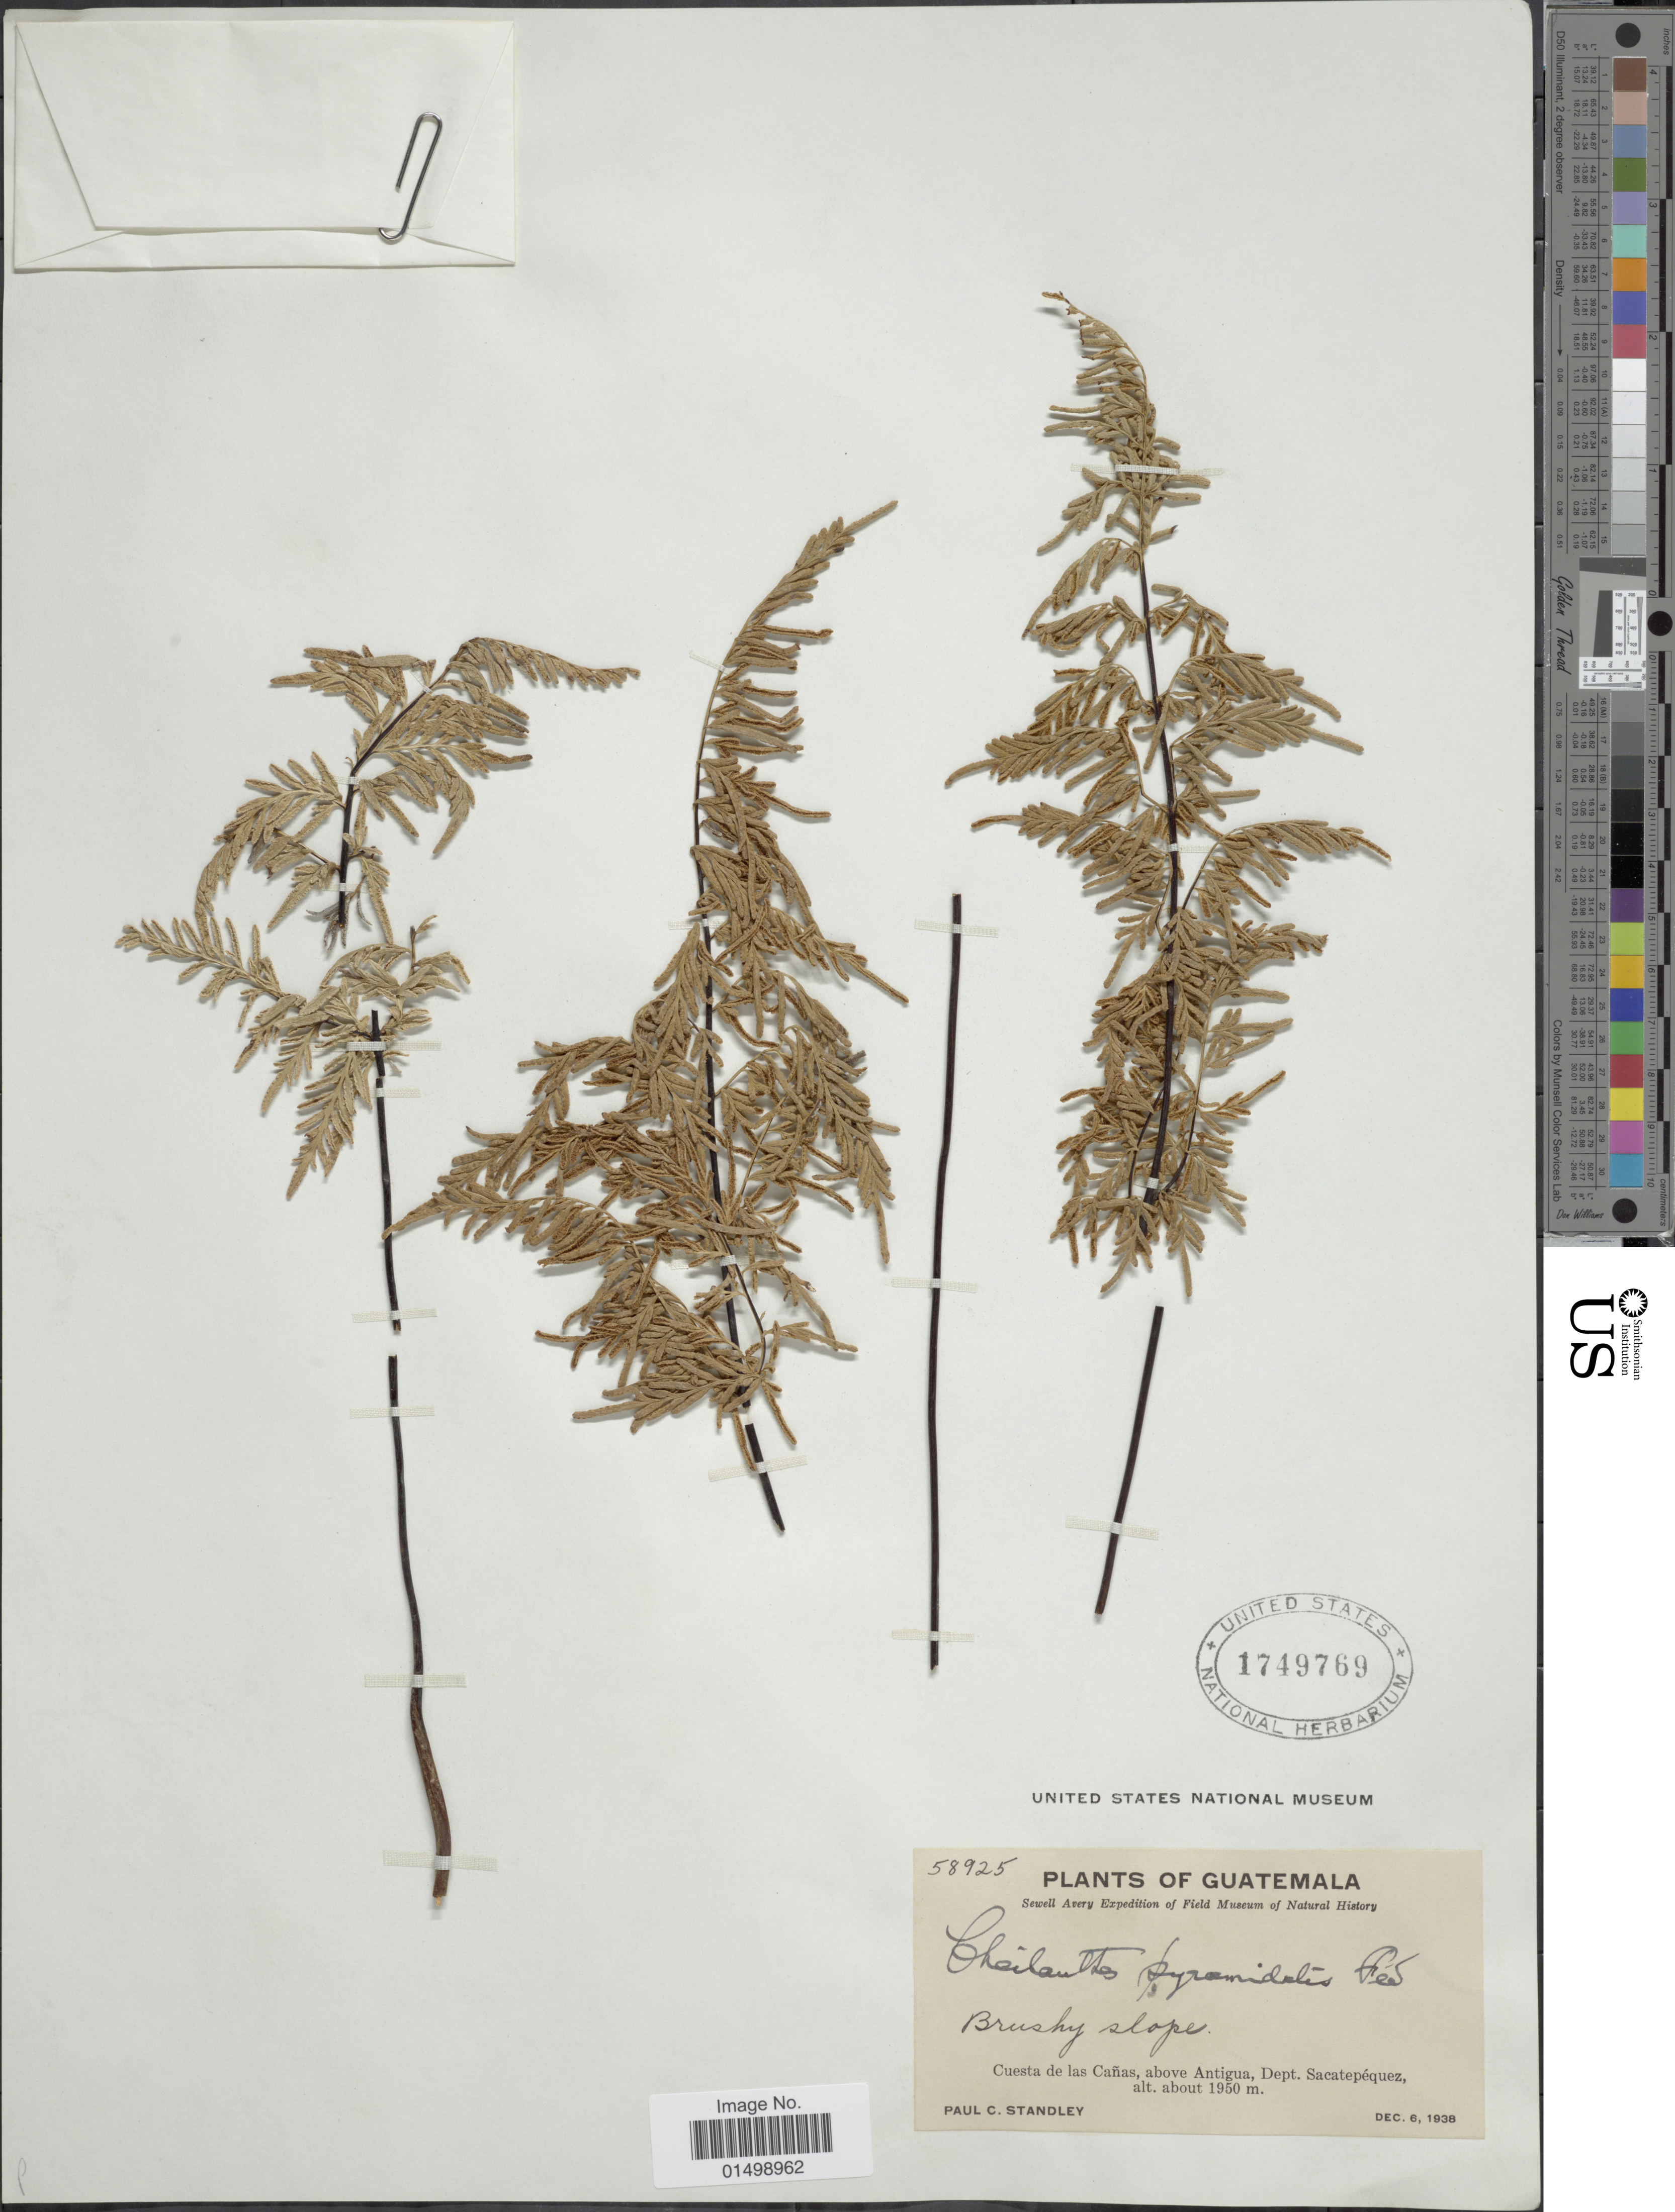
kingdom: Plantae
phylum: Tracheophyta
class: Polypodiopsida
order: Polypodiales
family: Pteridaceae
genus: Cheilanthes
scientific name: Cheilanthes pyramidalis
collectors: P. C. Standley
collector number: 58925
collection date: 1938-12-06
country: Guatemala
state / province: Sacatepéquez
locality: Cuesta de las Canas, above Antigua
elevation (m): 1950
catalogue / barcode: US 1749769